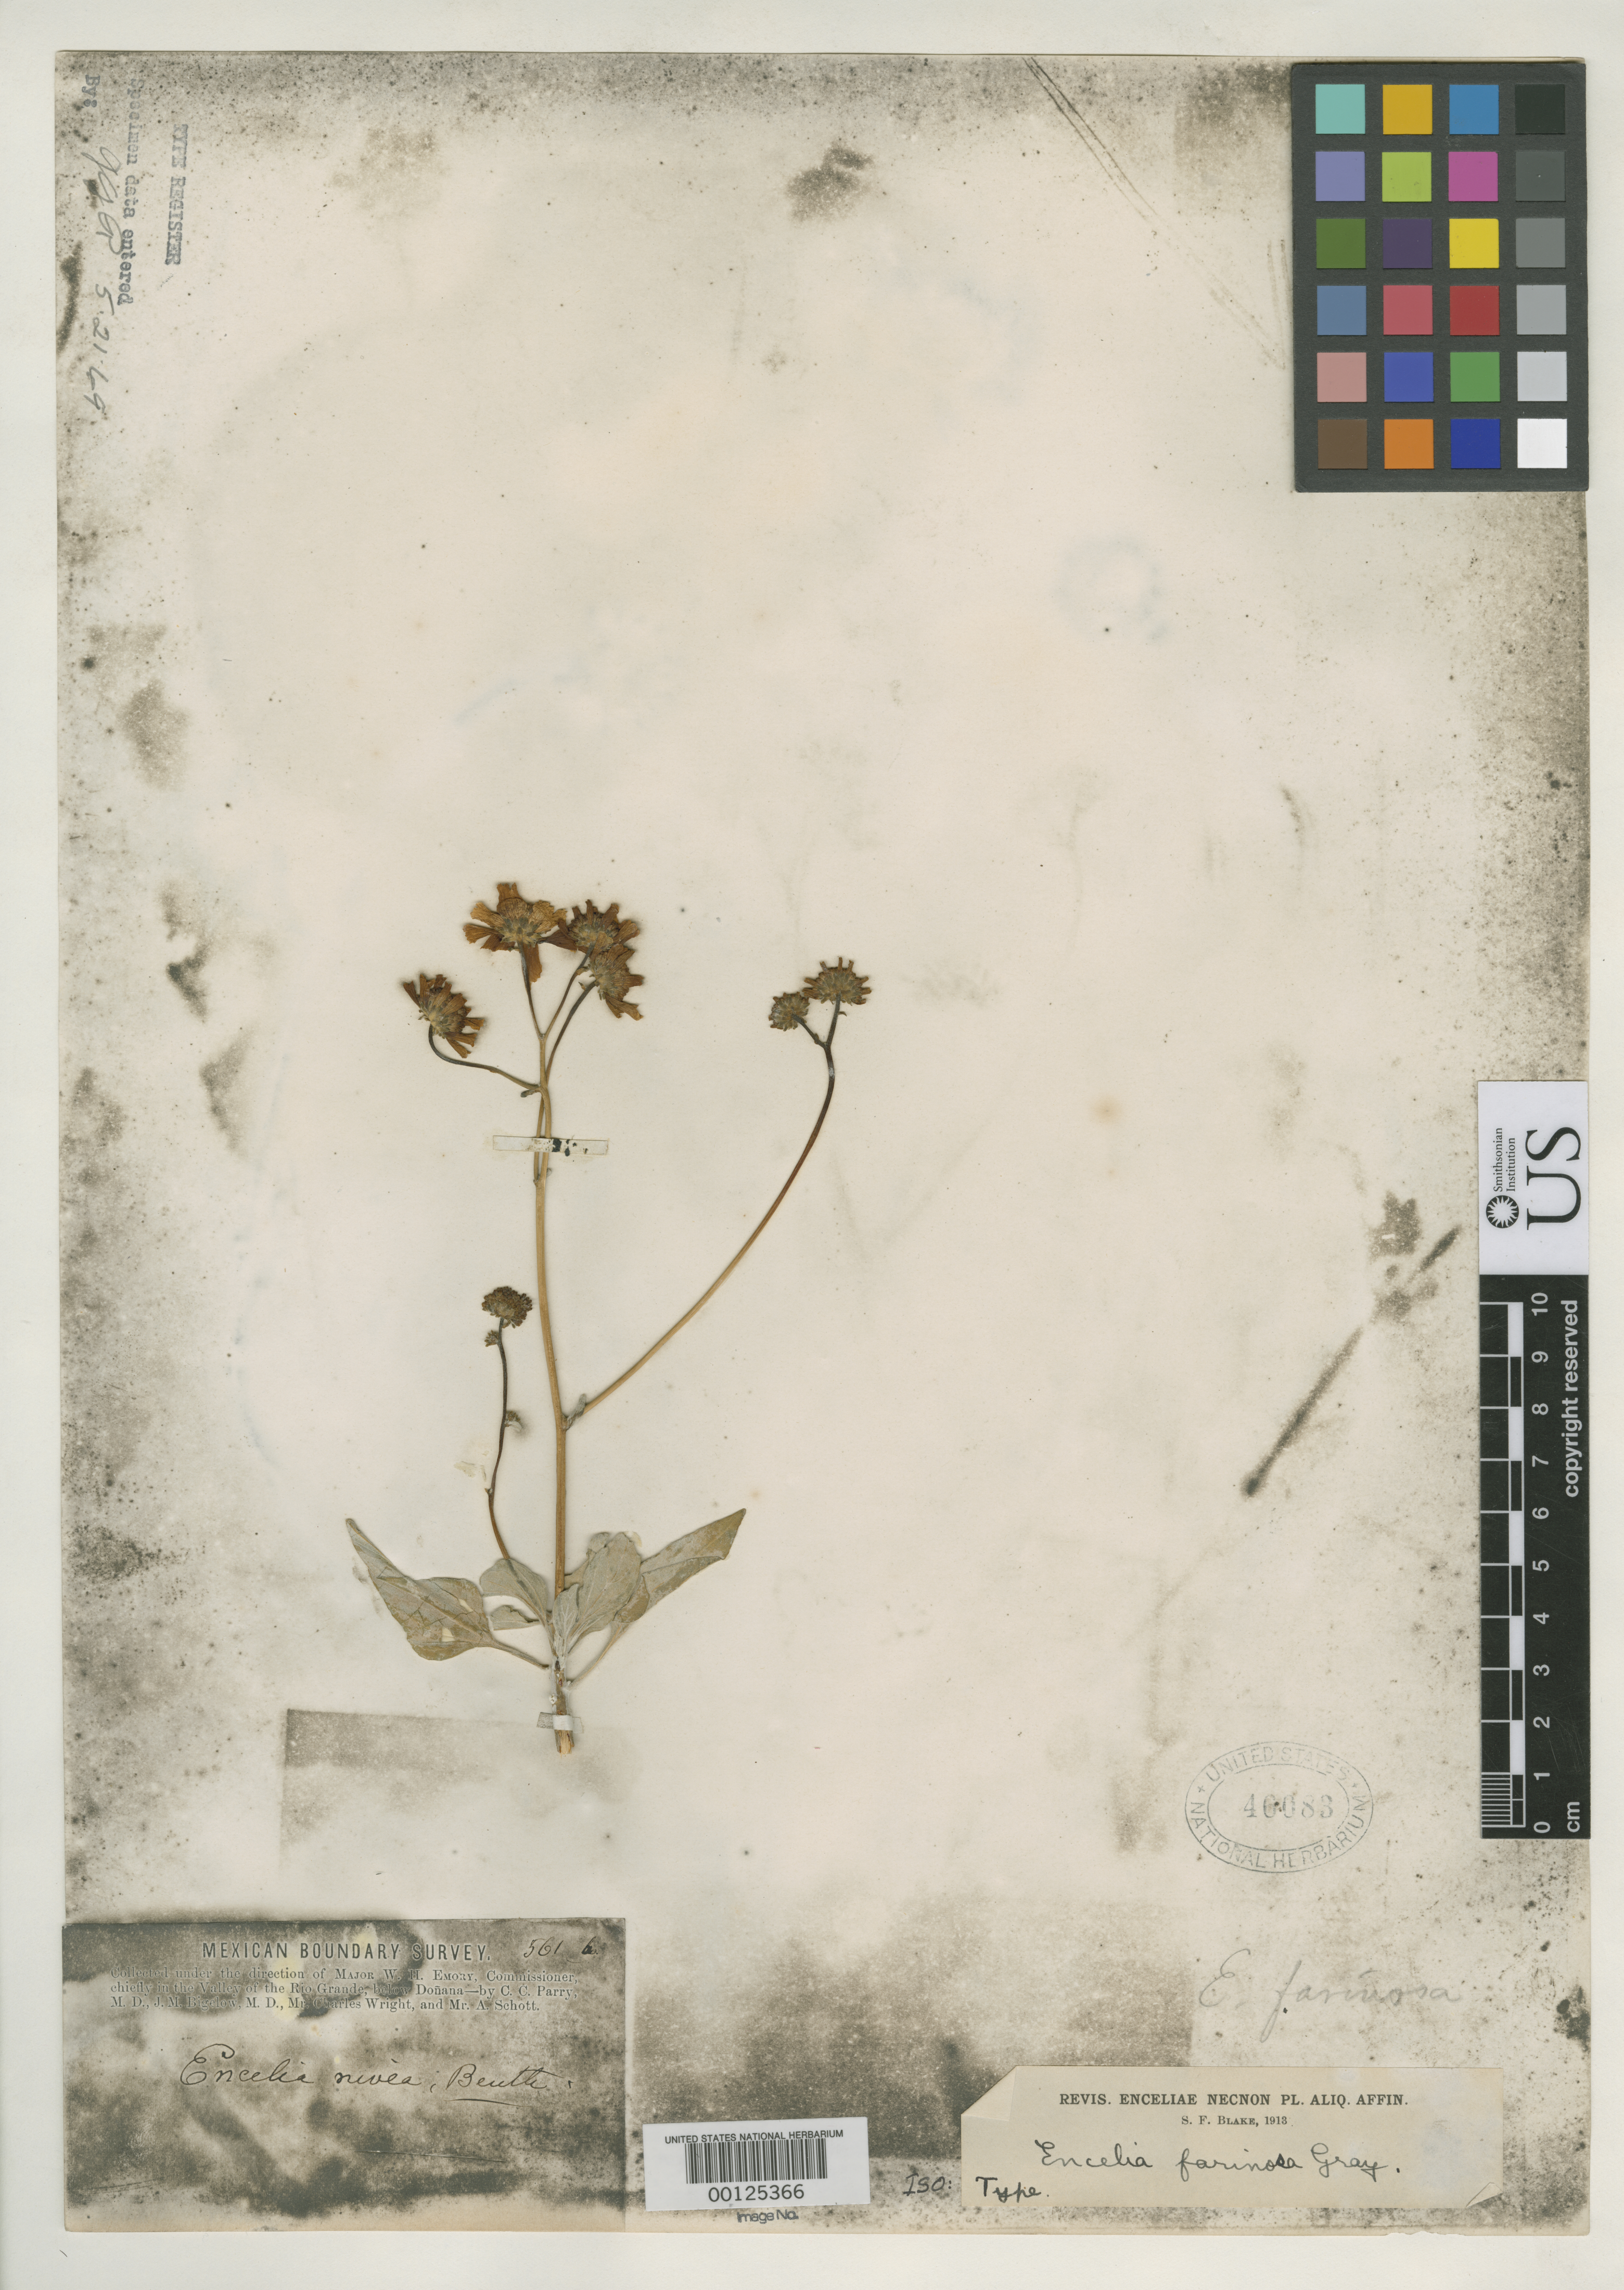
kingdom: Plantae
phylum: Tracheophyta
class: Magnoliopsida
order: Asterales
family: Asteraceae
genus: Encelia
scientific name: Encelia farinosa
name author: A. Gray ex Torr. in Emory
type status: Isotype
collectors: Mexican Boundary Survey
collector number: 561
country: Mexico / United States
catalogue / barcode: US 40083